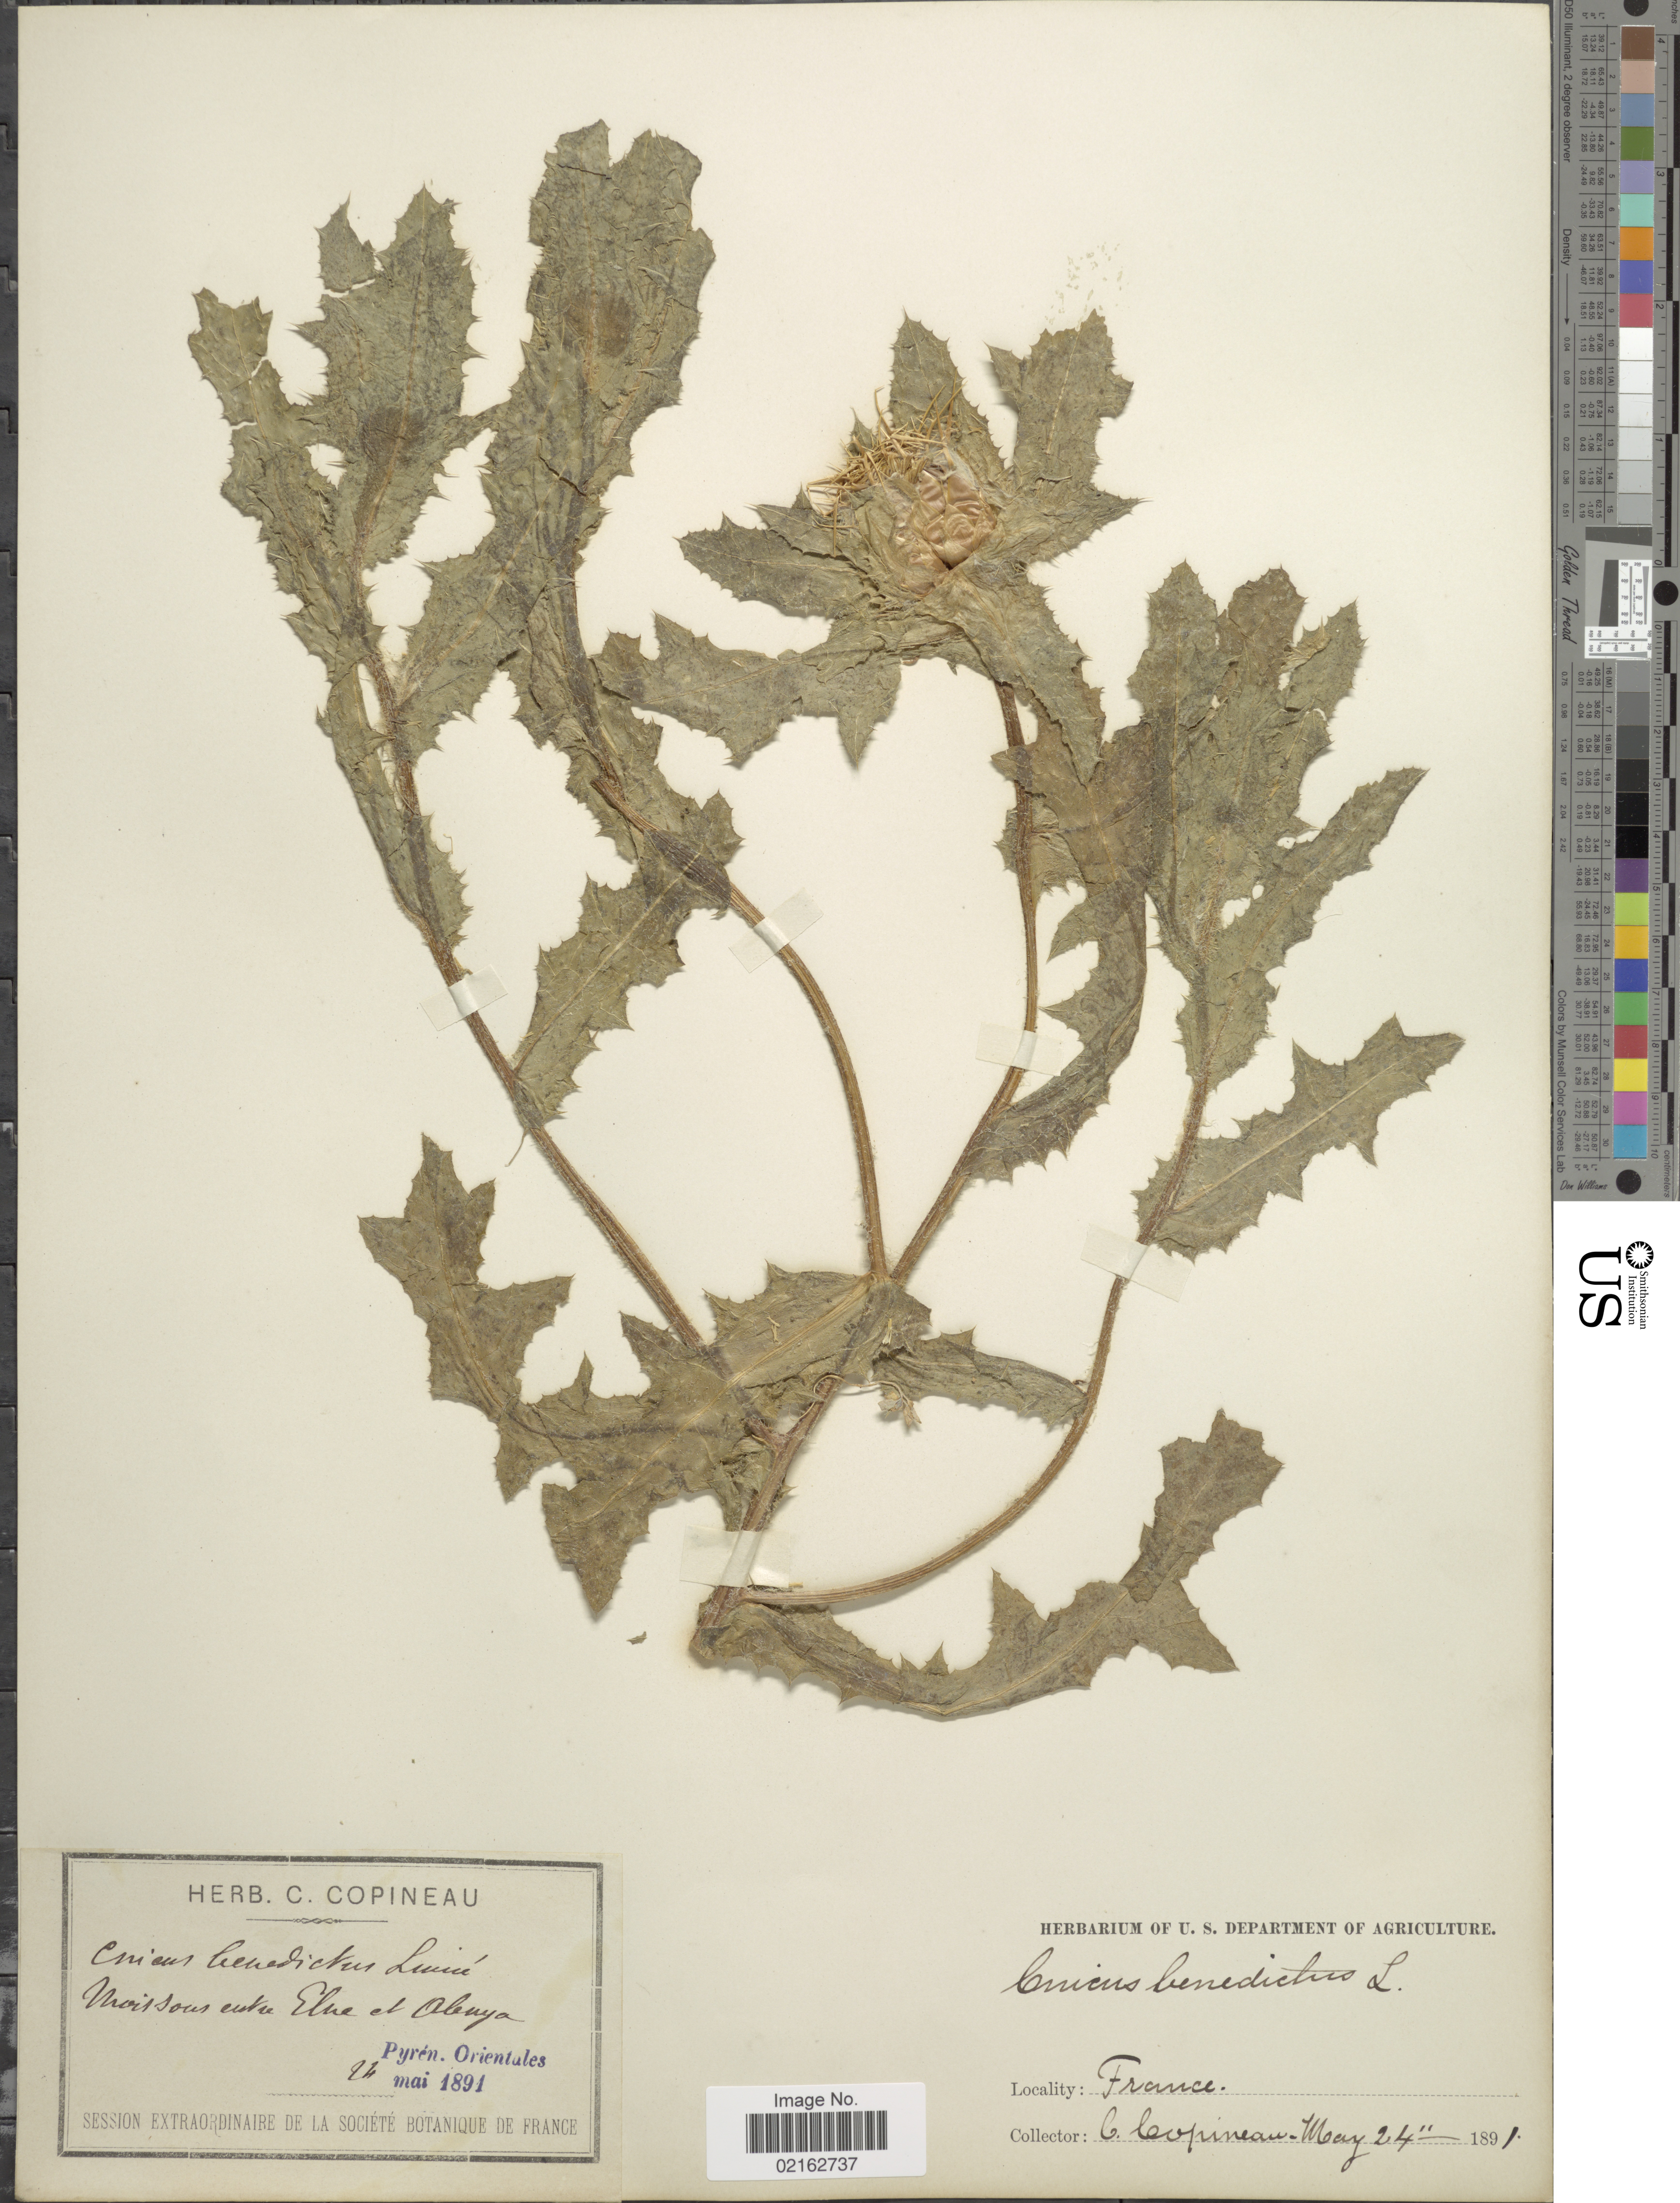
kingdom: Plantae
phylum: Tracheophyta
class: Magnoliopsida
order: Asterales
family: Asteraceae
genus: Centaurea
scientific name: Centaurea benedicta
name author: (L.) L.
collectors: C. Copineau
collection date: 1891-05-24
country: France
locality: Maissons [interpreted] entre Elne et Alenya, Pyren. Orientales